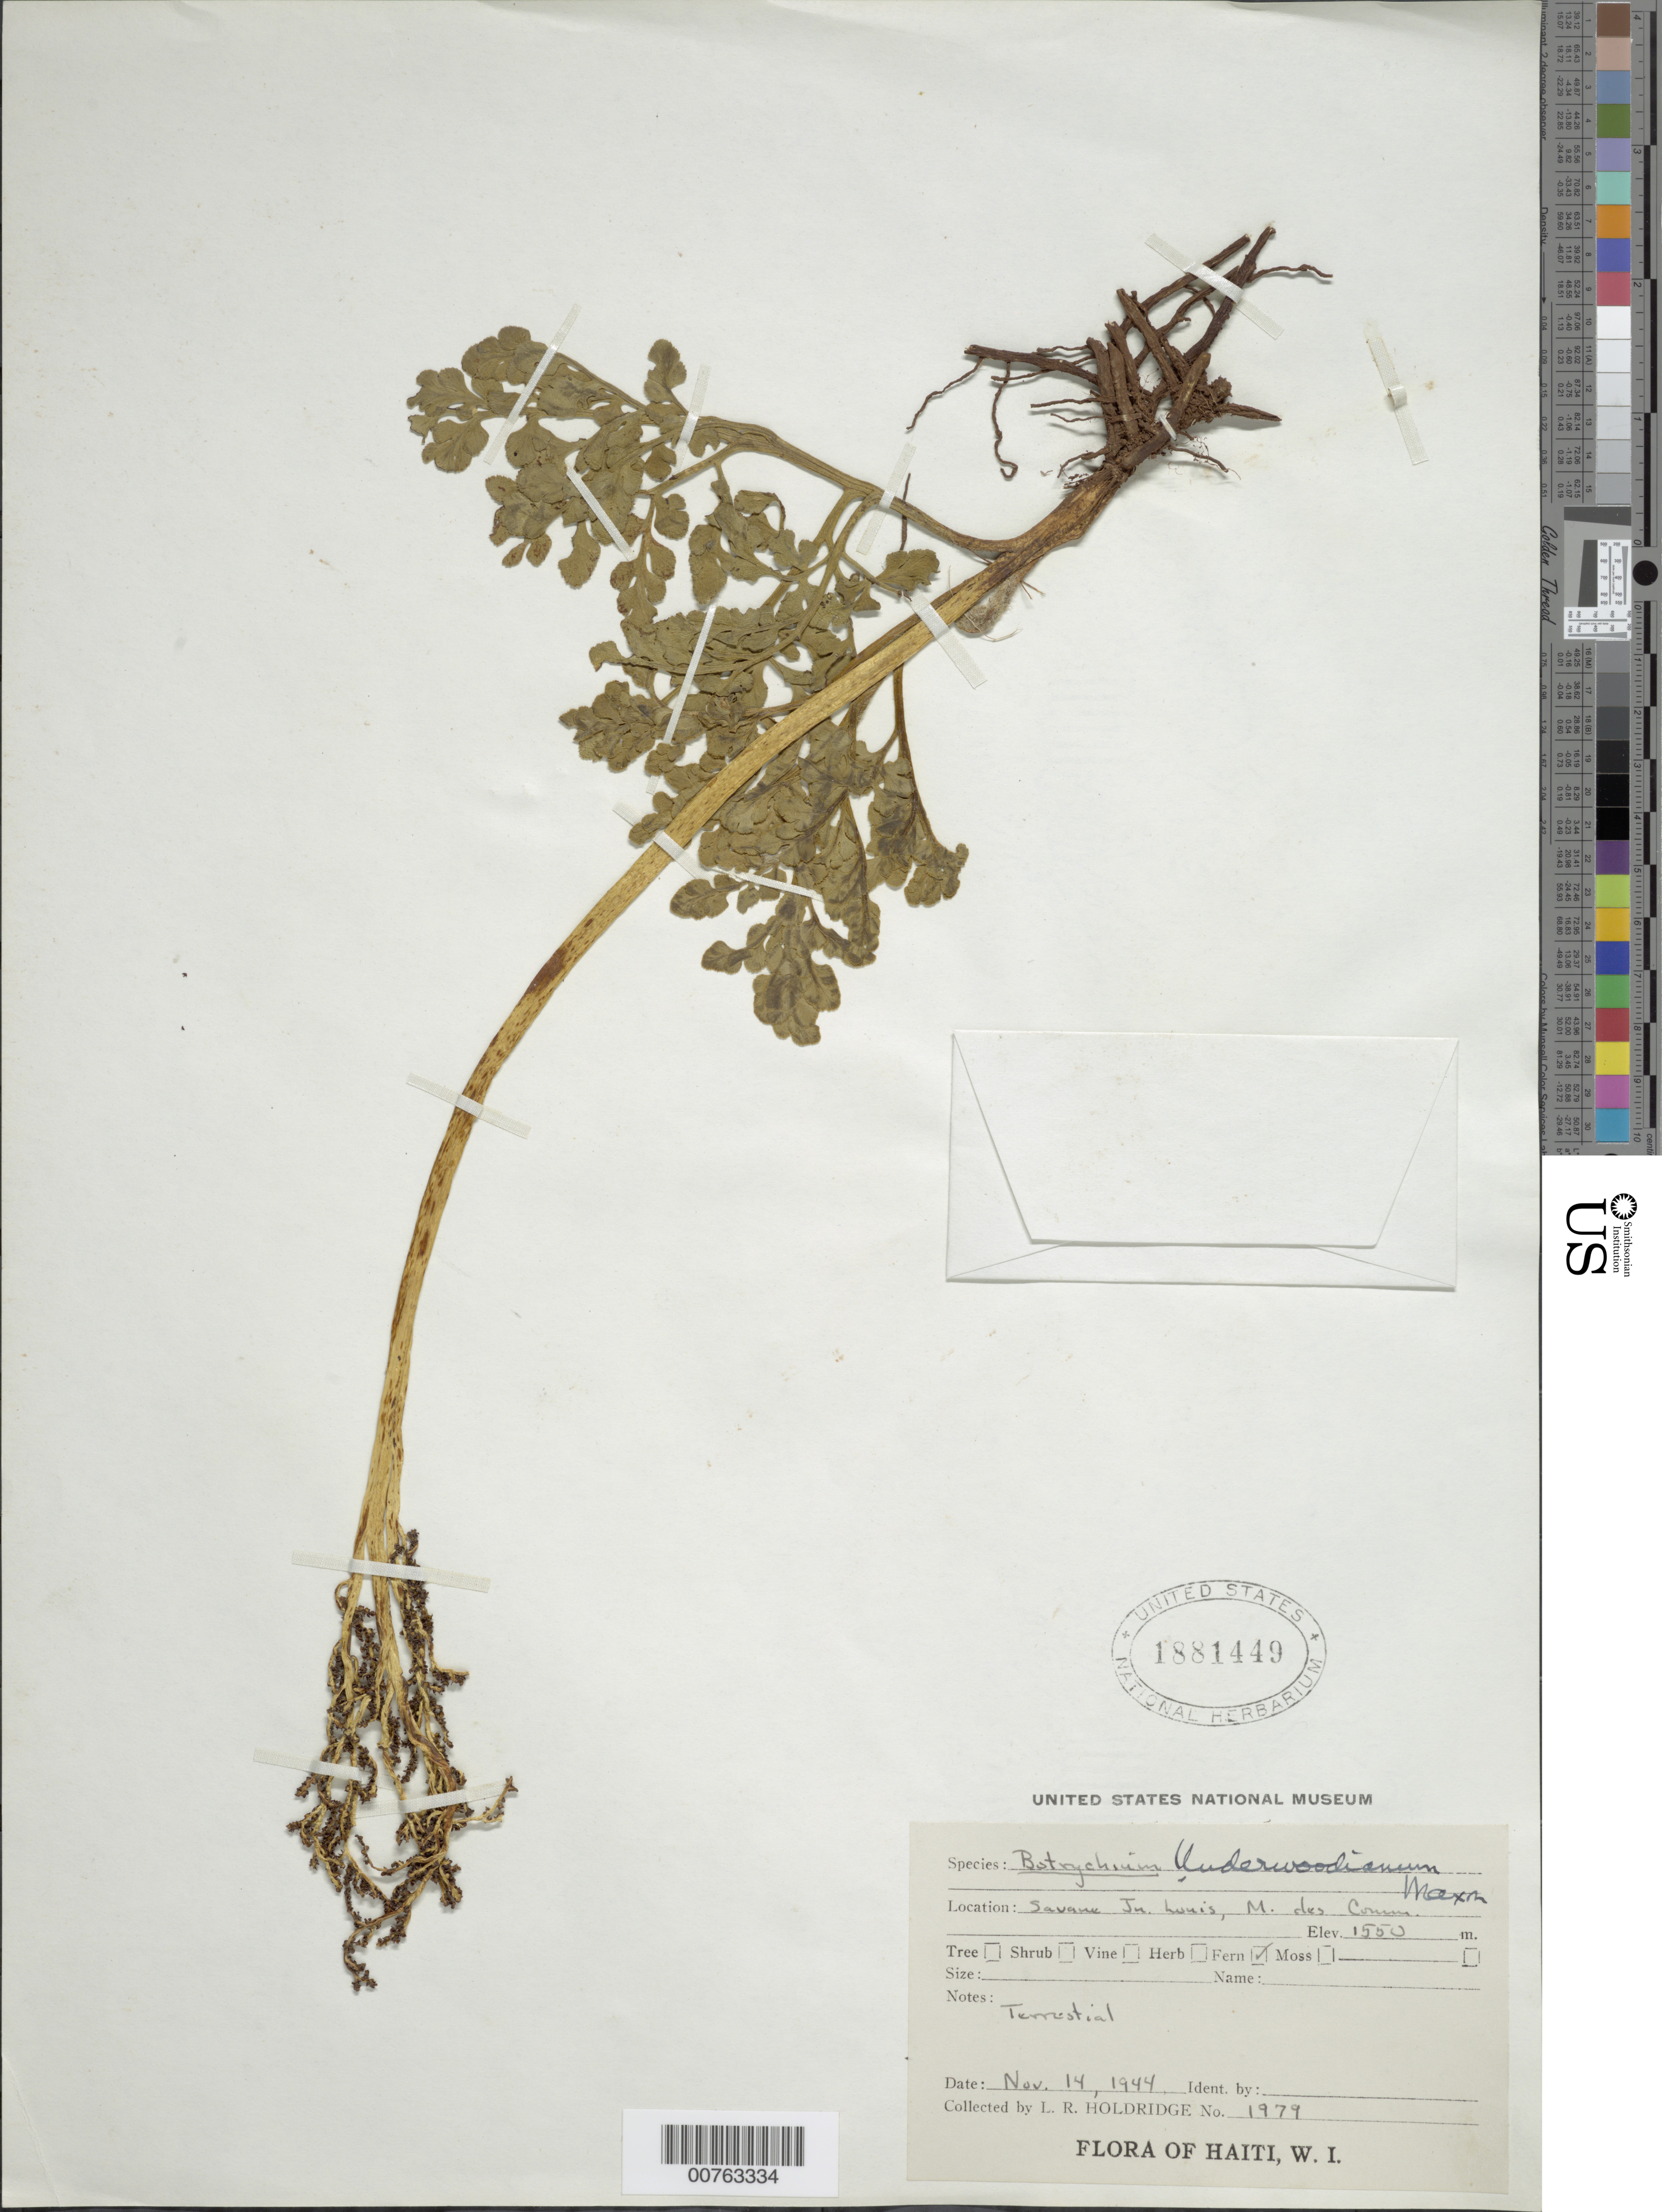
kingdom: Plantae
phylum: Tracheophyta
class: Polypodiopsida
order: Ophioglossales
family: Ophioglossaceae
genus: Botrychium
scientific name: Botrychium underwoodianum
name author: Maxon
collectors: L. Holdridge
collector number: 1979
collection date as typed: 14 Nov 1944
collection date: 1944-11-14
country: Haiti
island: Hispaniola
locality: Savane St. Louis, M. des Common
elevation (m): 1550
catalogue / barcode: US 1881449